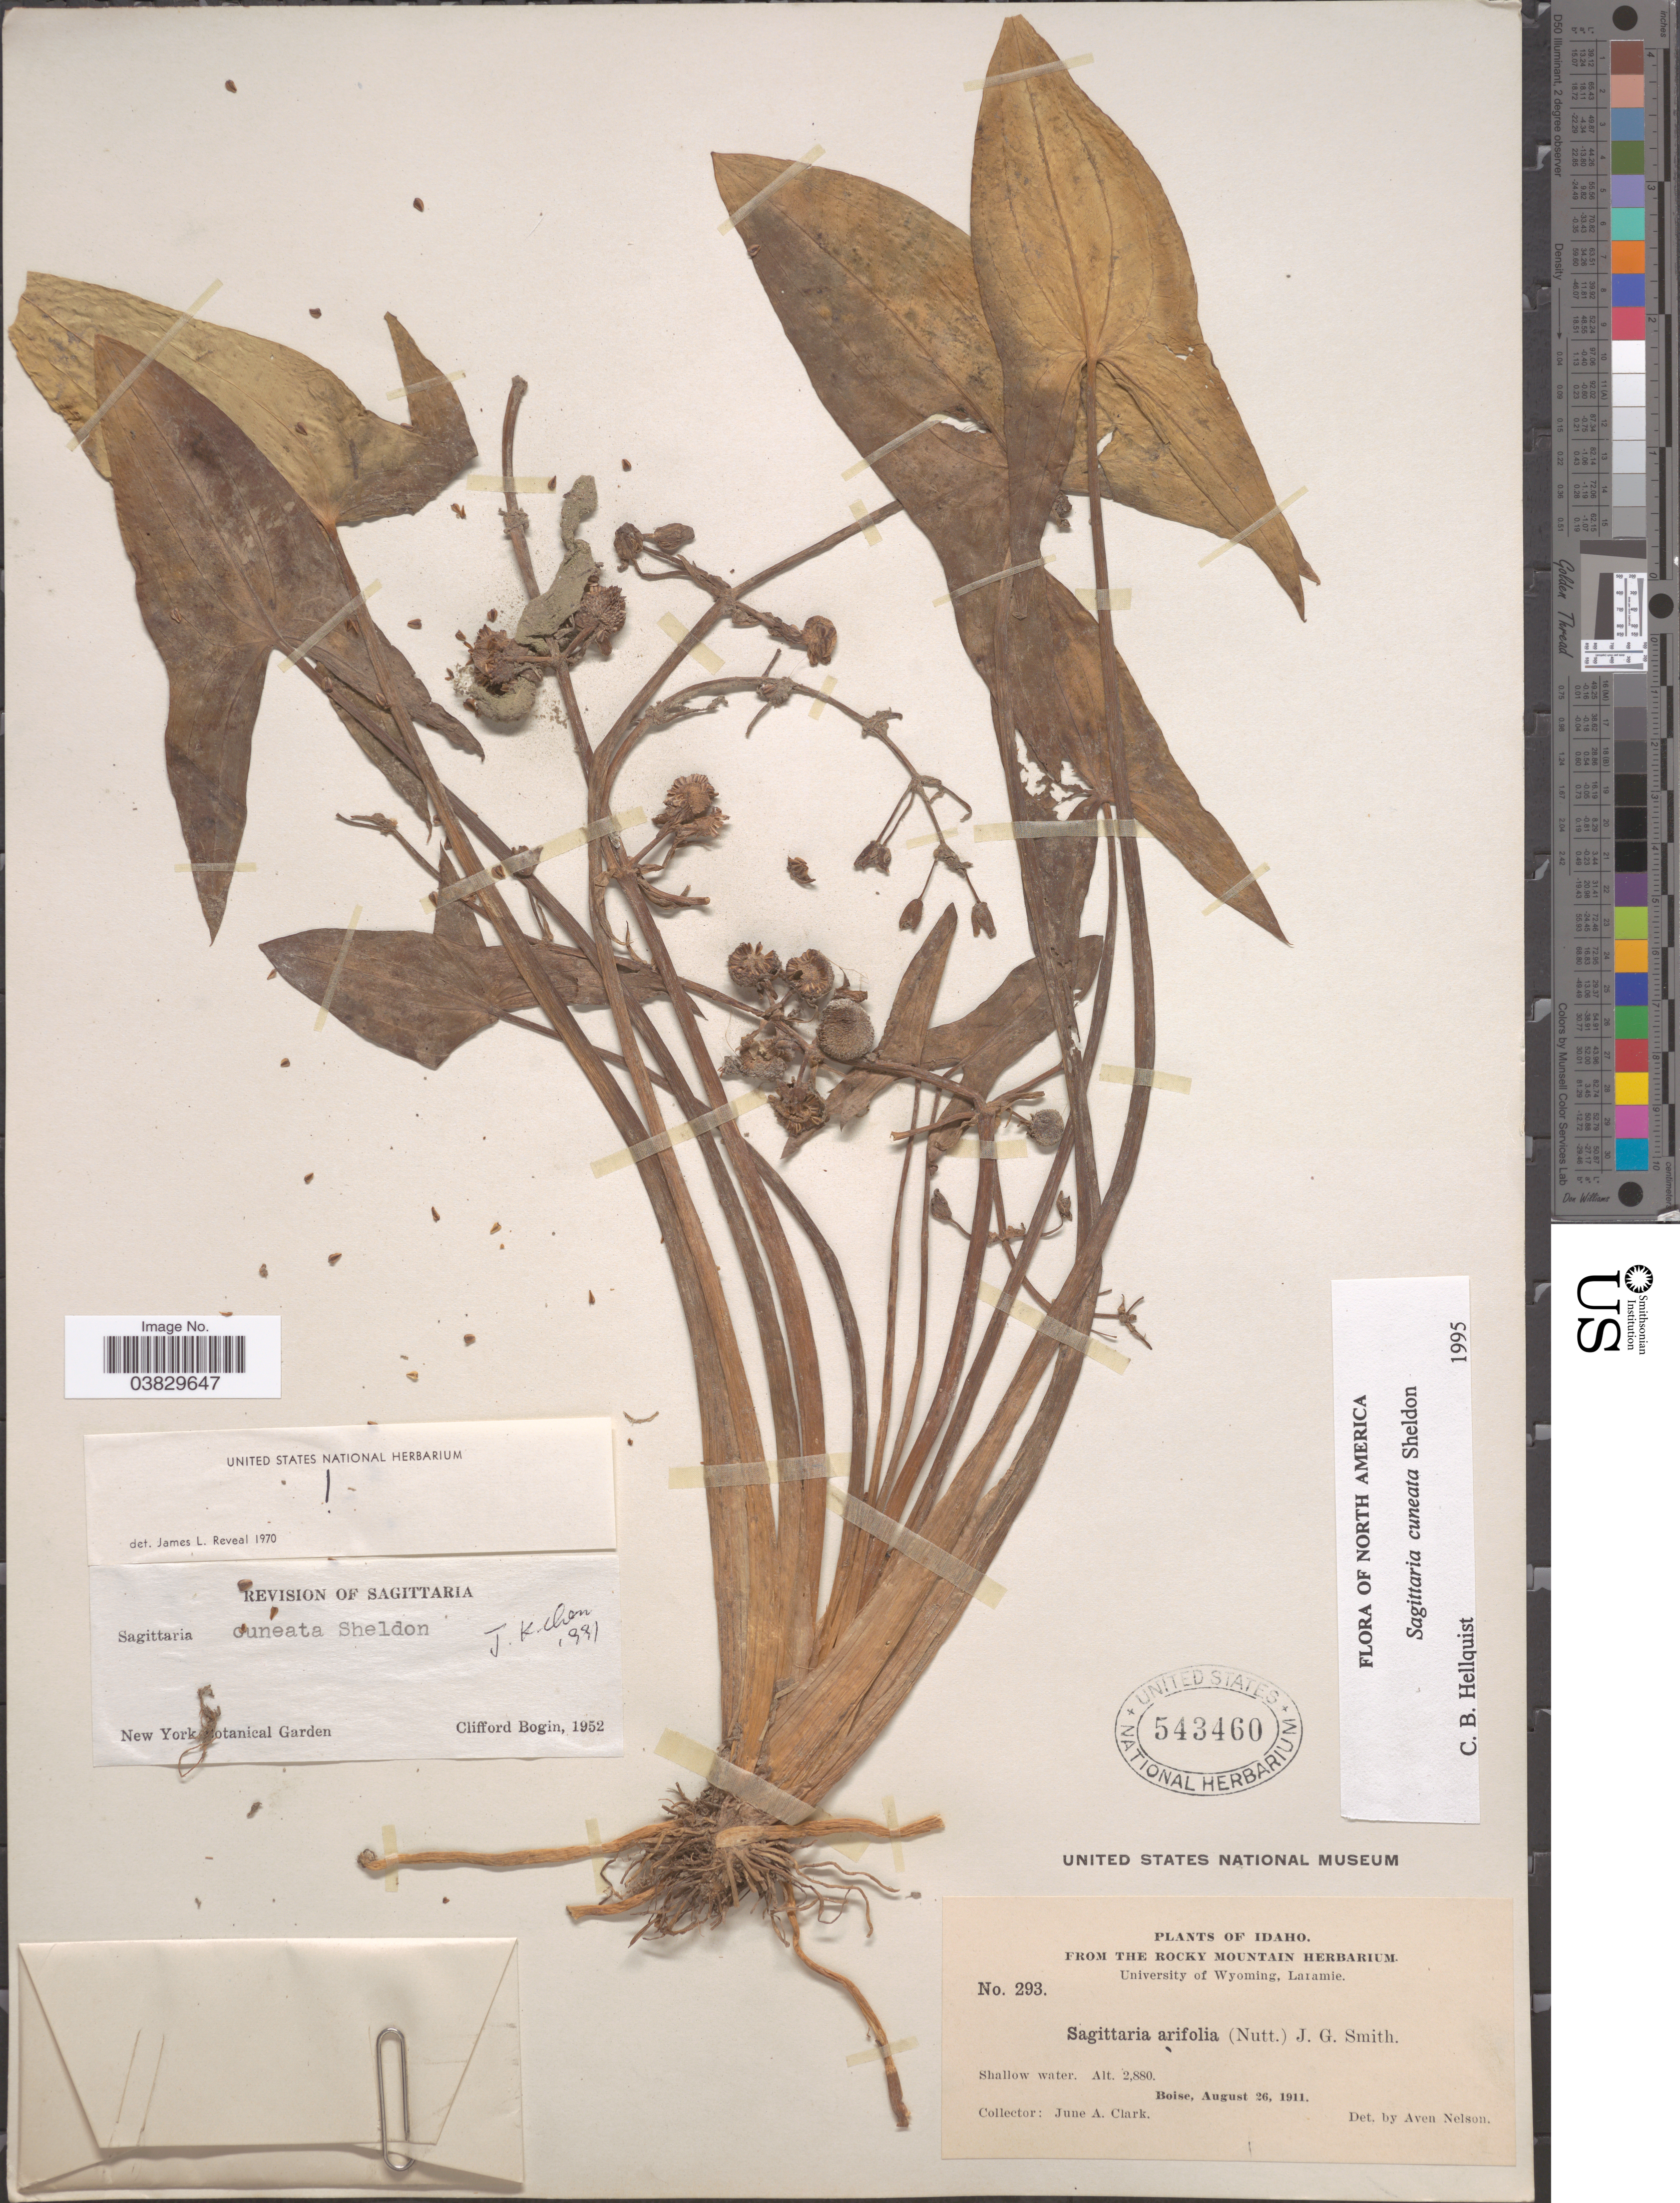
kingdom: Plantae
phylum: Tracheophyta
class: Liliopsida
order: Alismatales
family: Alismataceae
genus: Sagittaria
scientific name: Sagittaria cuneata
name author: E. Sheld.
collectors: J. A. Clark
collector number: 293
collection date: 1911-08-26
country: United States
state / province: Idaho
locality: Boise.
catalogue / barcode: US 543460